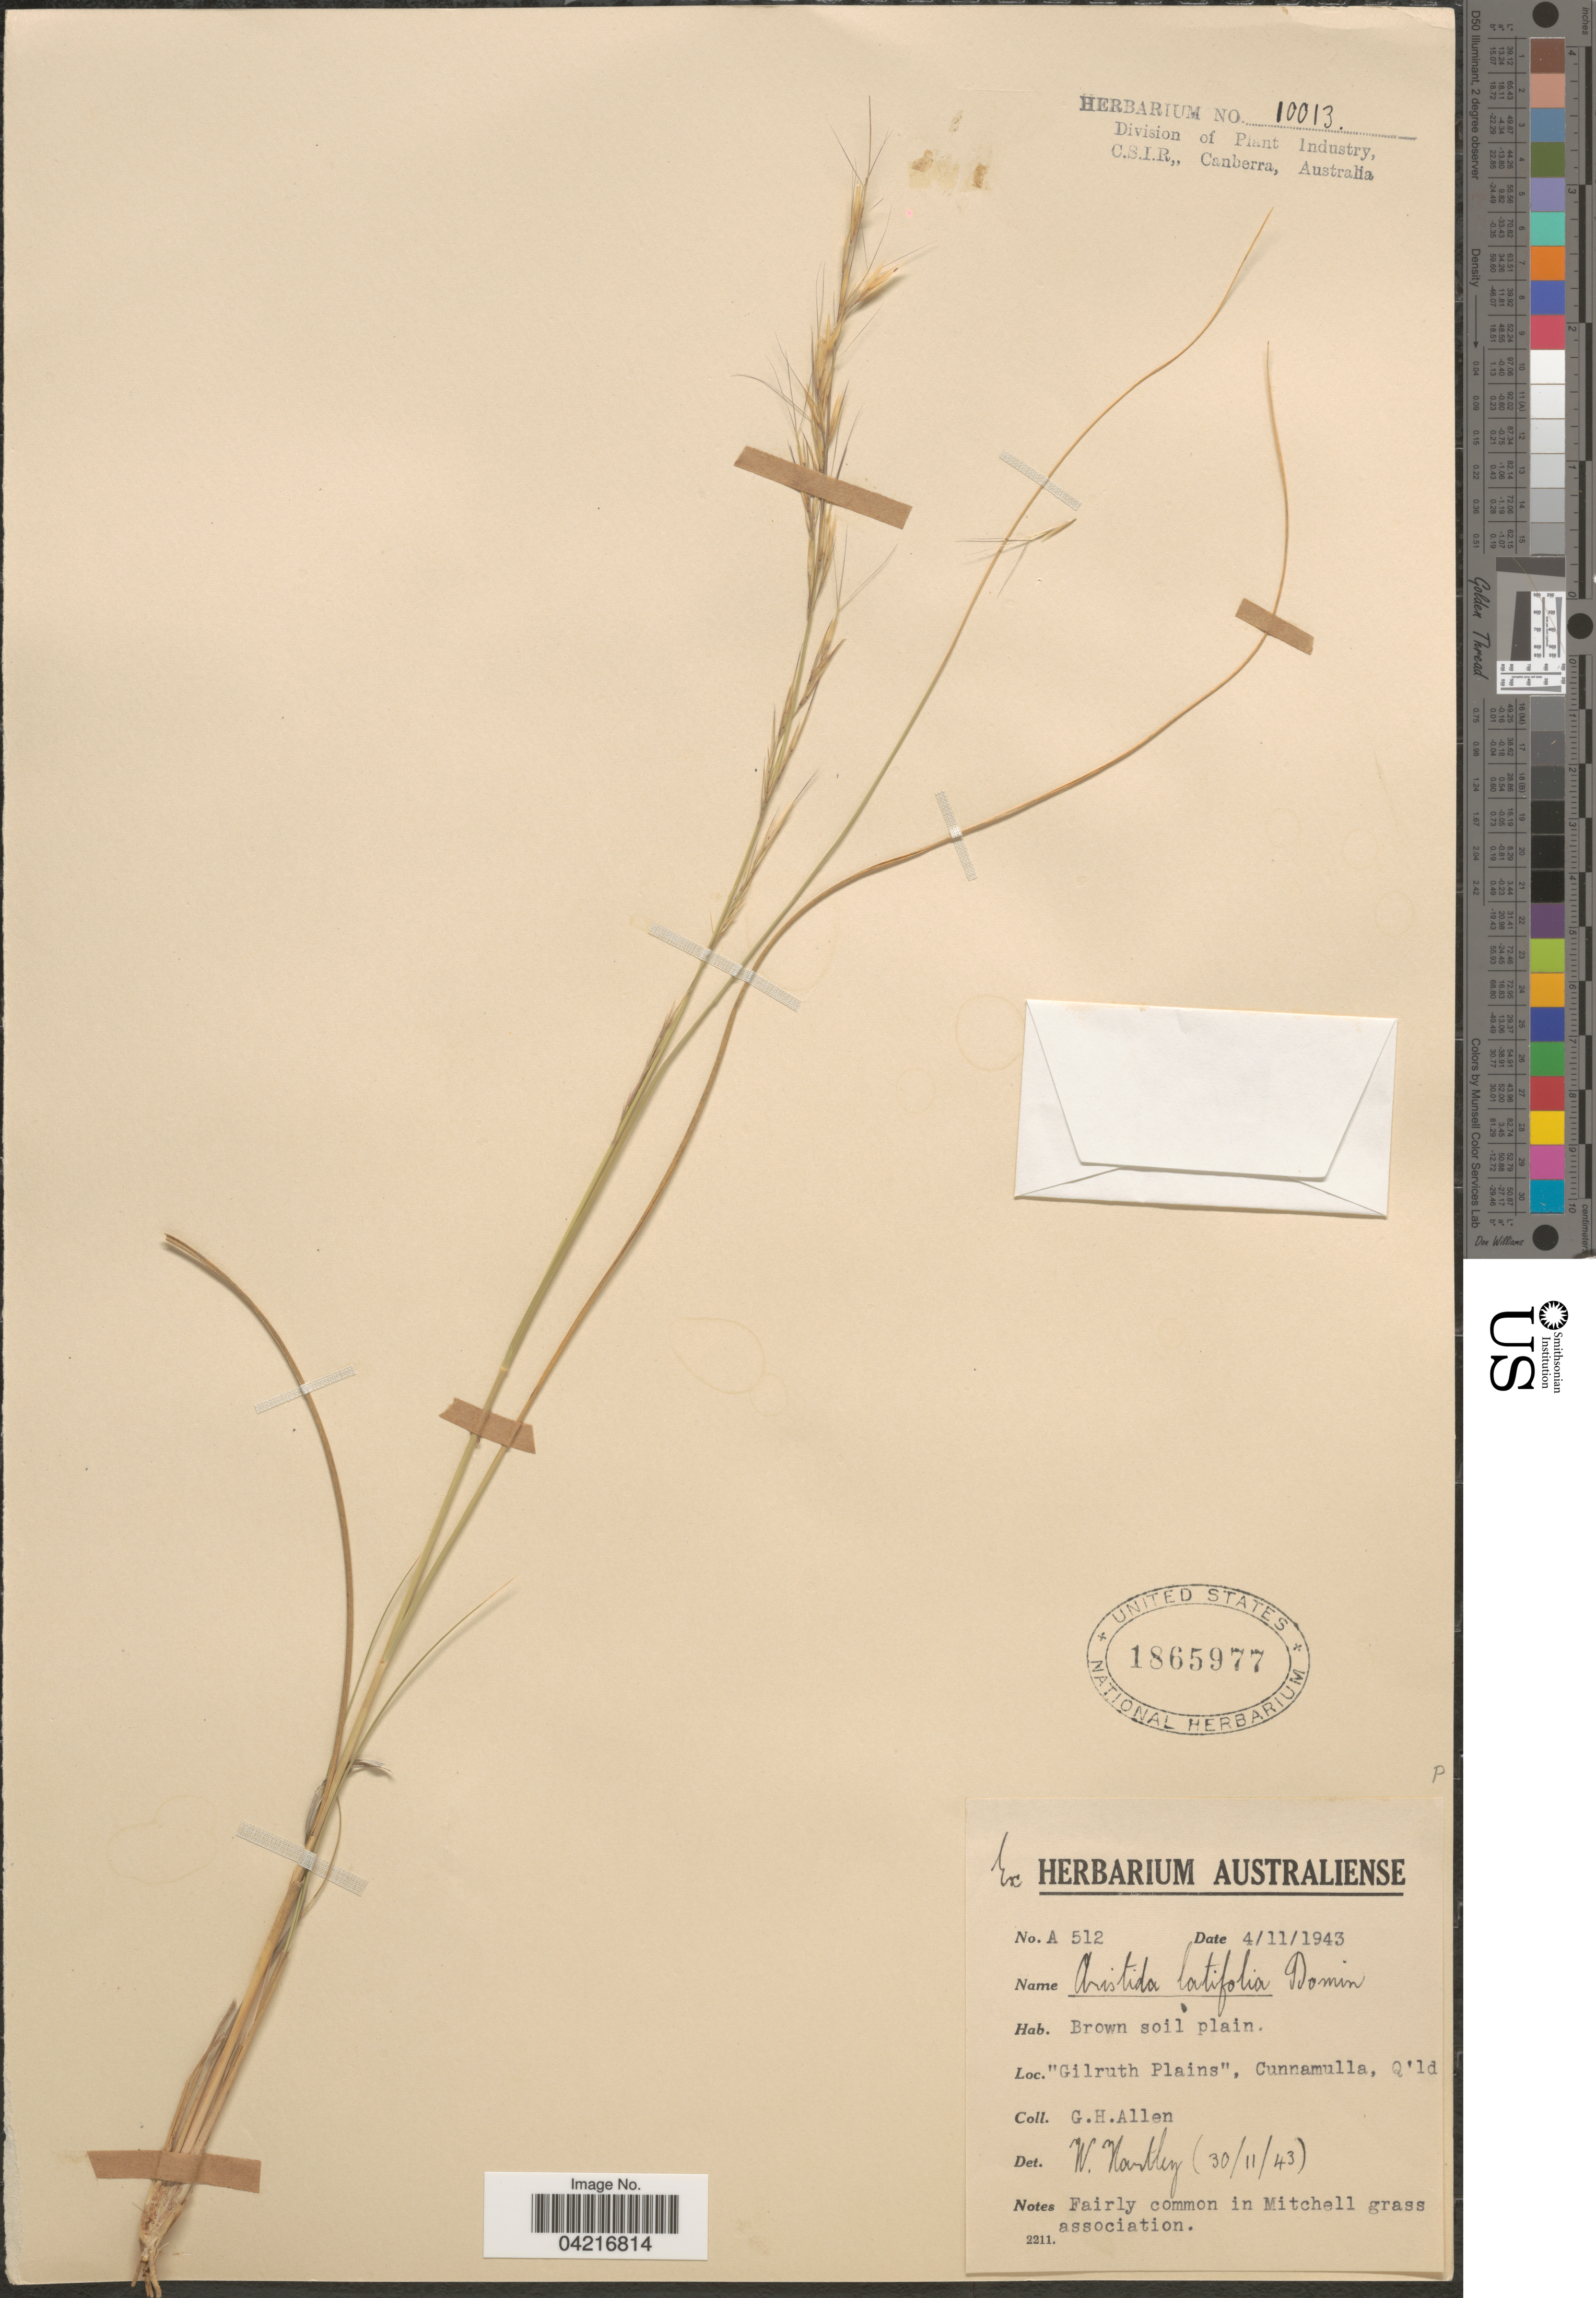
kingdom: Plantae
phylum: Tracheophyta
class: Liliopsida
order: Poales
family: Poaceae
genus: Aristida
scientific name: Aristida latifolia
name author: Domin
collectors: G. Allen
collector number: A512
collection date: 1943-11-04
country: Australia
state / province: Queensland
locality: Gilruth Plains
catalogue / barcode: US 1865977